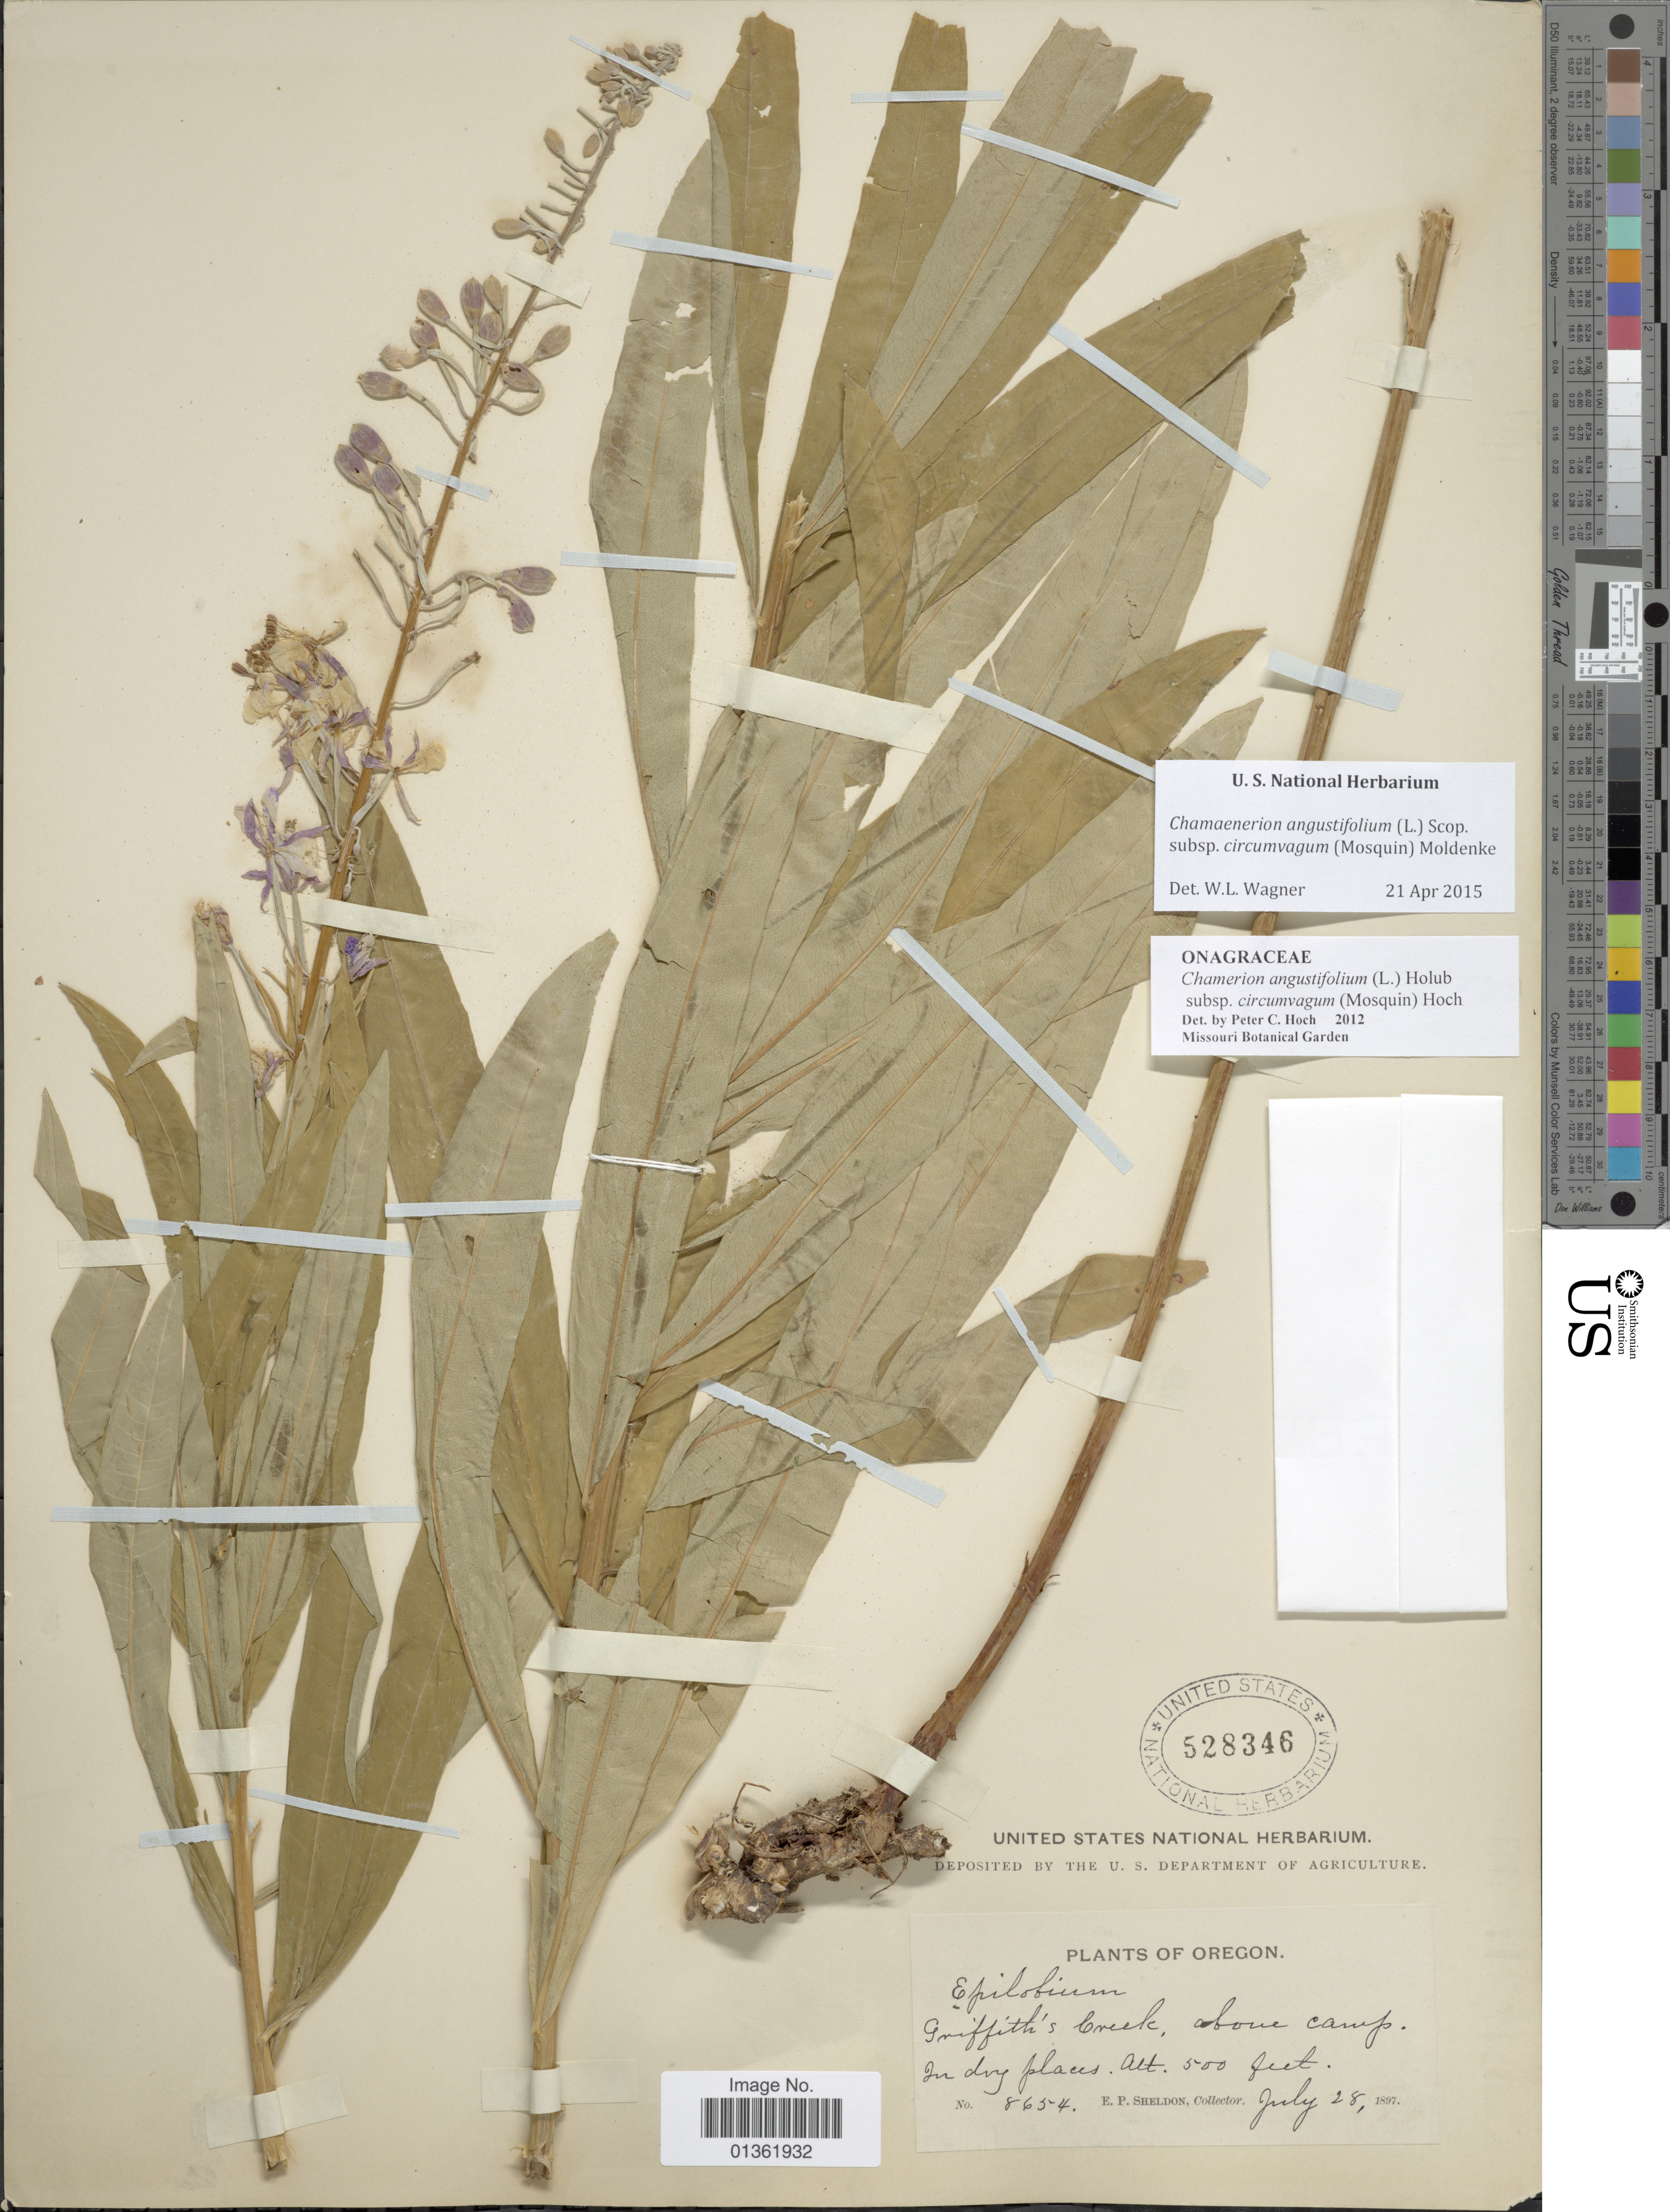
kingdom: Plantae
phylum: Tracheophyta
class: Magnoliopsida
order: Myrtales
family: Onagraceae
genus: Chamaenerion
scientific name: Chamaenerion angustifolium subsp. circumvagum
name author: (Mosquin) Moldenke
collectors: E. P. Sheldon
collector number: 8654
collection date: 1897-07-28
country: United States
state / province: Oregon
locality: Griffith's Creek, above camp.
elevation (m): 152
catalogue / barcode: US 528346